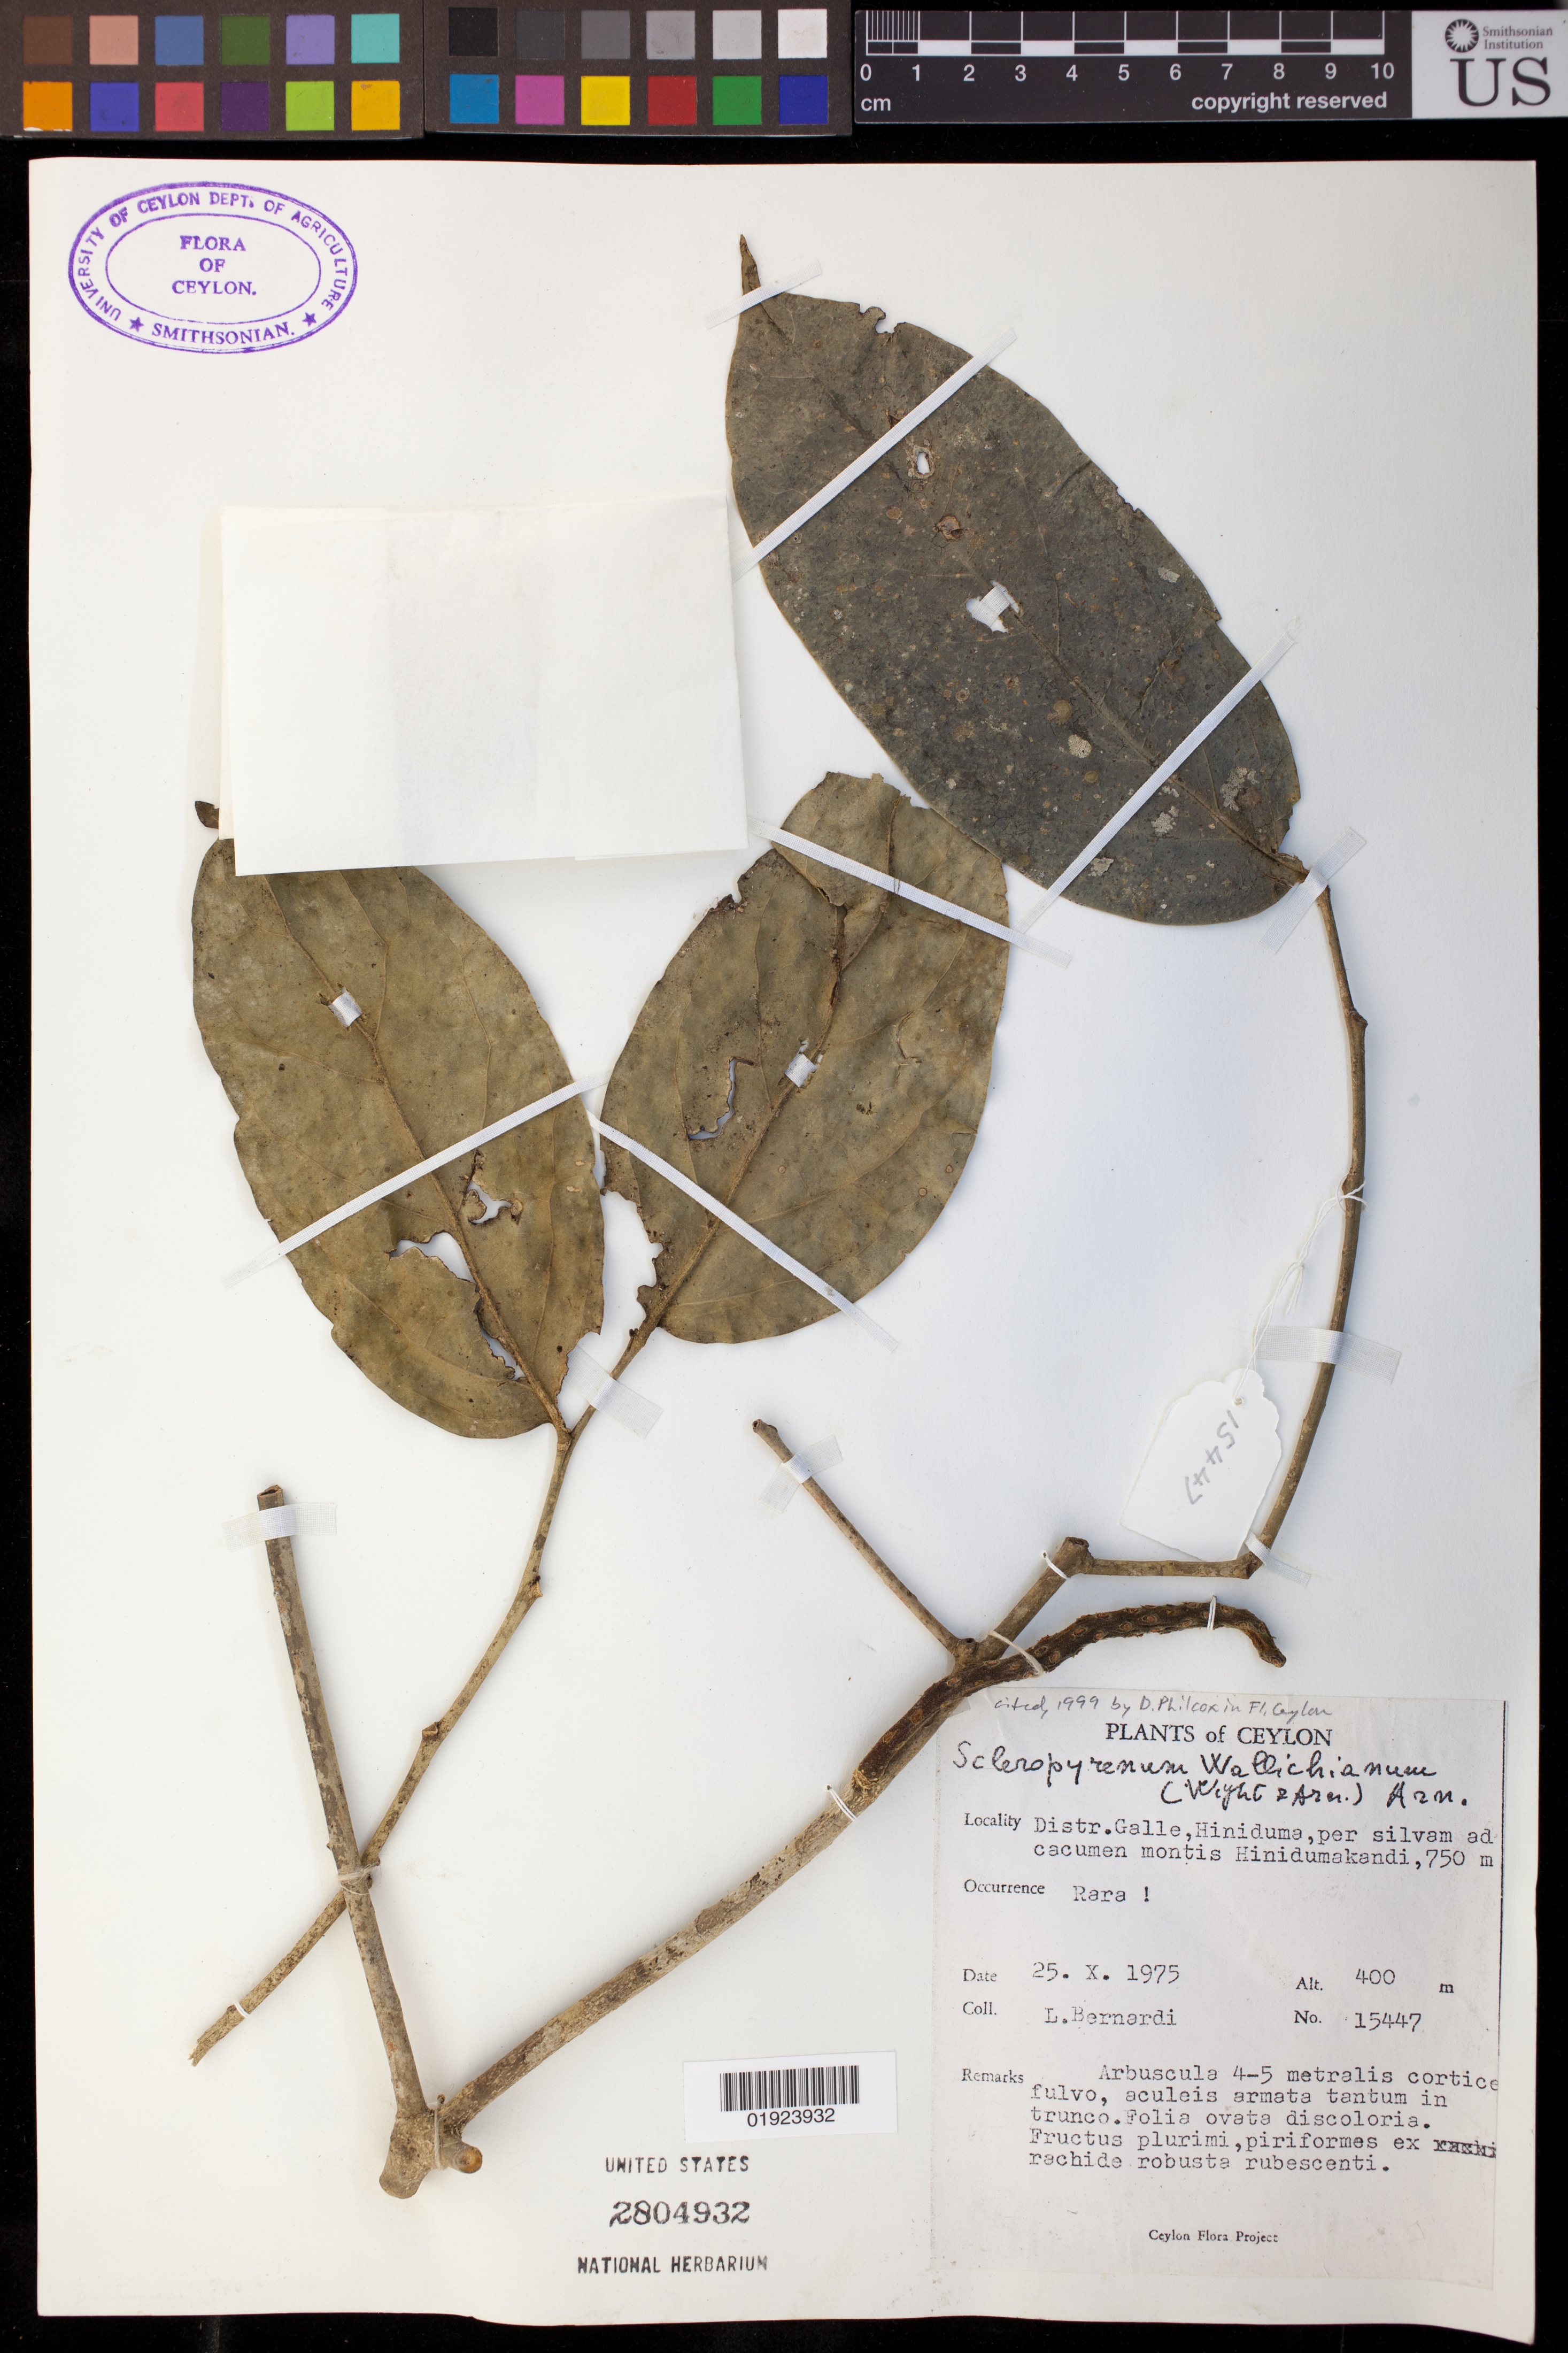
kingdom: Plantae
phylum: Tracheophyta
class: Magnoliopsida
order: Santalales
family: Cervantesiaceae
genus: Scleropyrum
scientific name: Scleropyrum wallichianum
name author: (Wight & Arn.) Arn.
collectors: L. Bernardi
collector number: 15447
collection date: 1975-10-25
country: Sri Lanka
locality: Distr. Galle, Hiniduma, per silvam ad cacumen montis Hinidumakandi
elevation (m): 750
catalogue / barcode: US 2804932